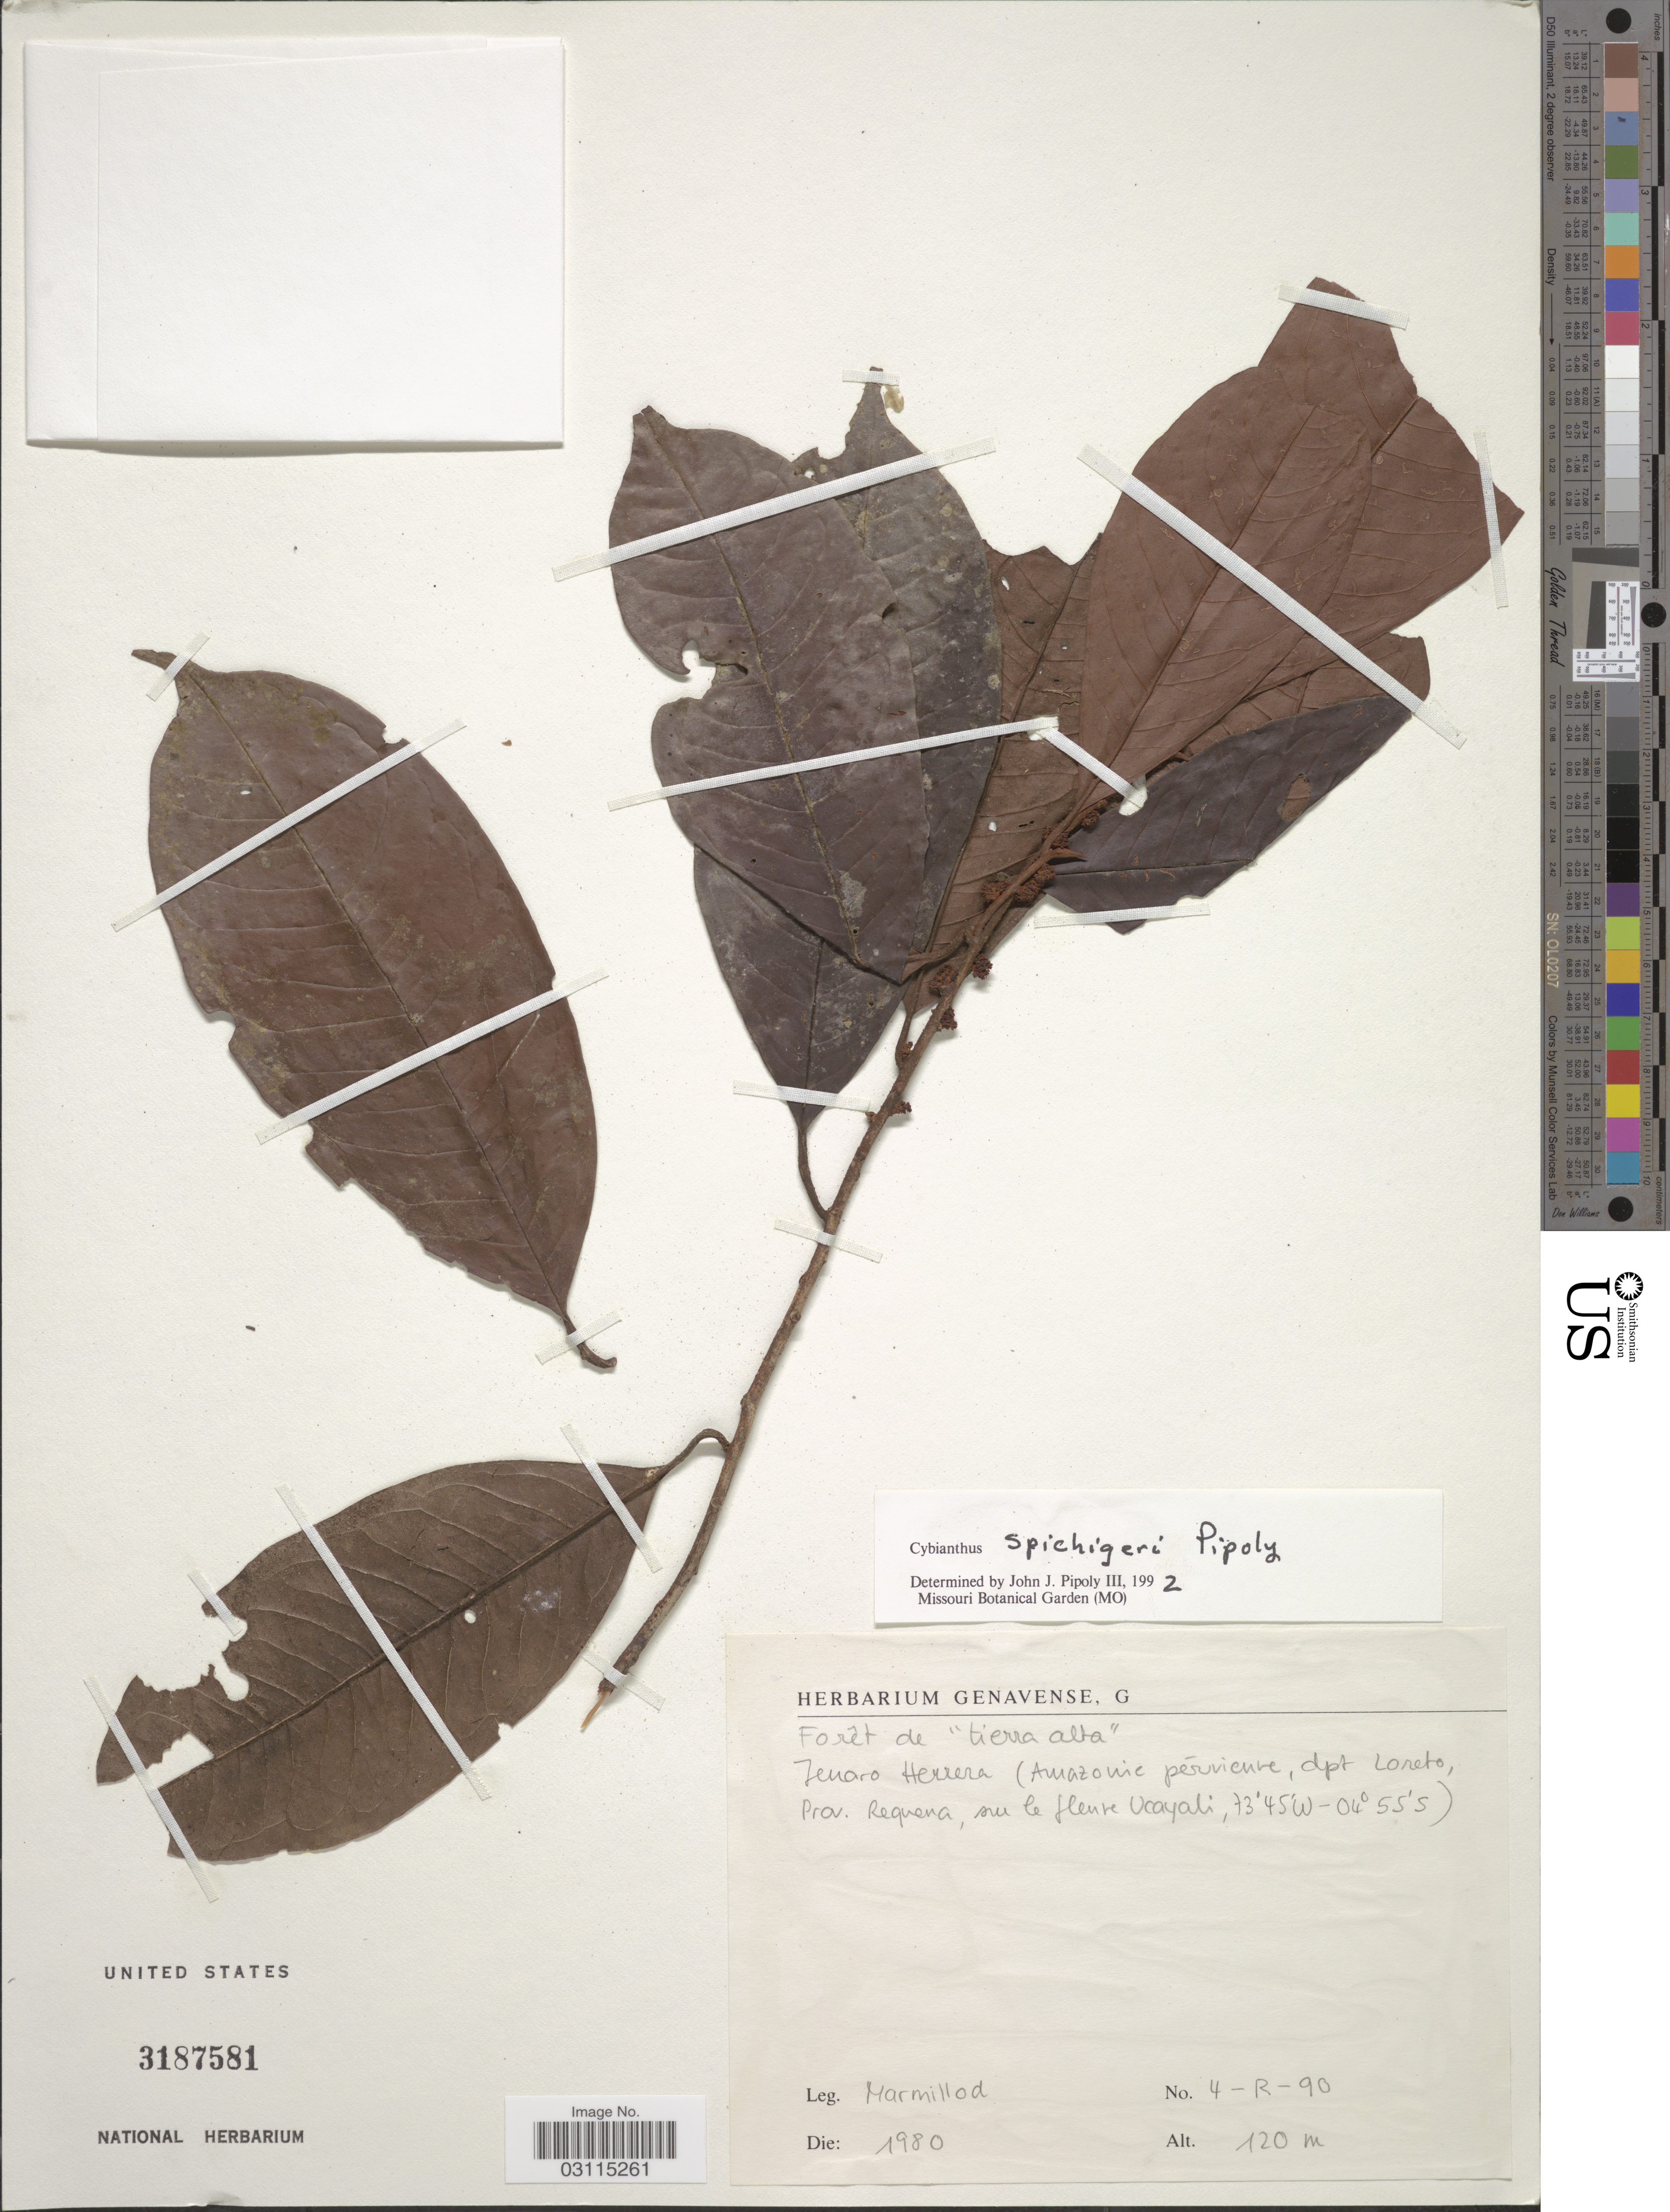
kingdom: Plantae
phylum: Tracheophyta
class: Magnoliopsida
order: Ericales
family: Primulaceae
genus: Cybianthus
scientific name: Cybianthus spichigeri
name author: Pipoly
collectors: Marmillod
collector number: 4-R-90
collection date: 1980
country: Peru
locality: Jenaro Herrera (Amazonie péruvienne, dpt. Loreto, Prov. Requena, sur le fleuve Ucayali.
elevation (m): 120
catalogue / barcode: US 3187581